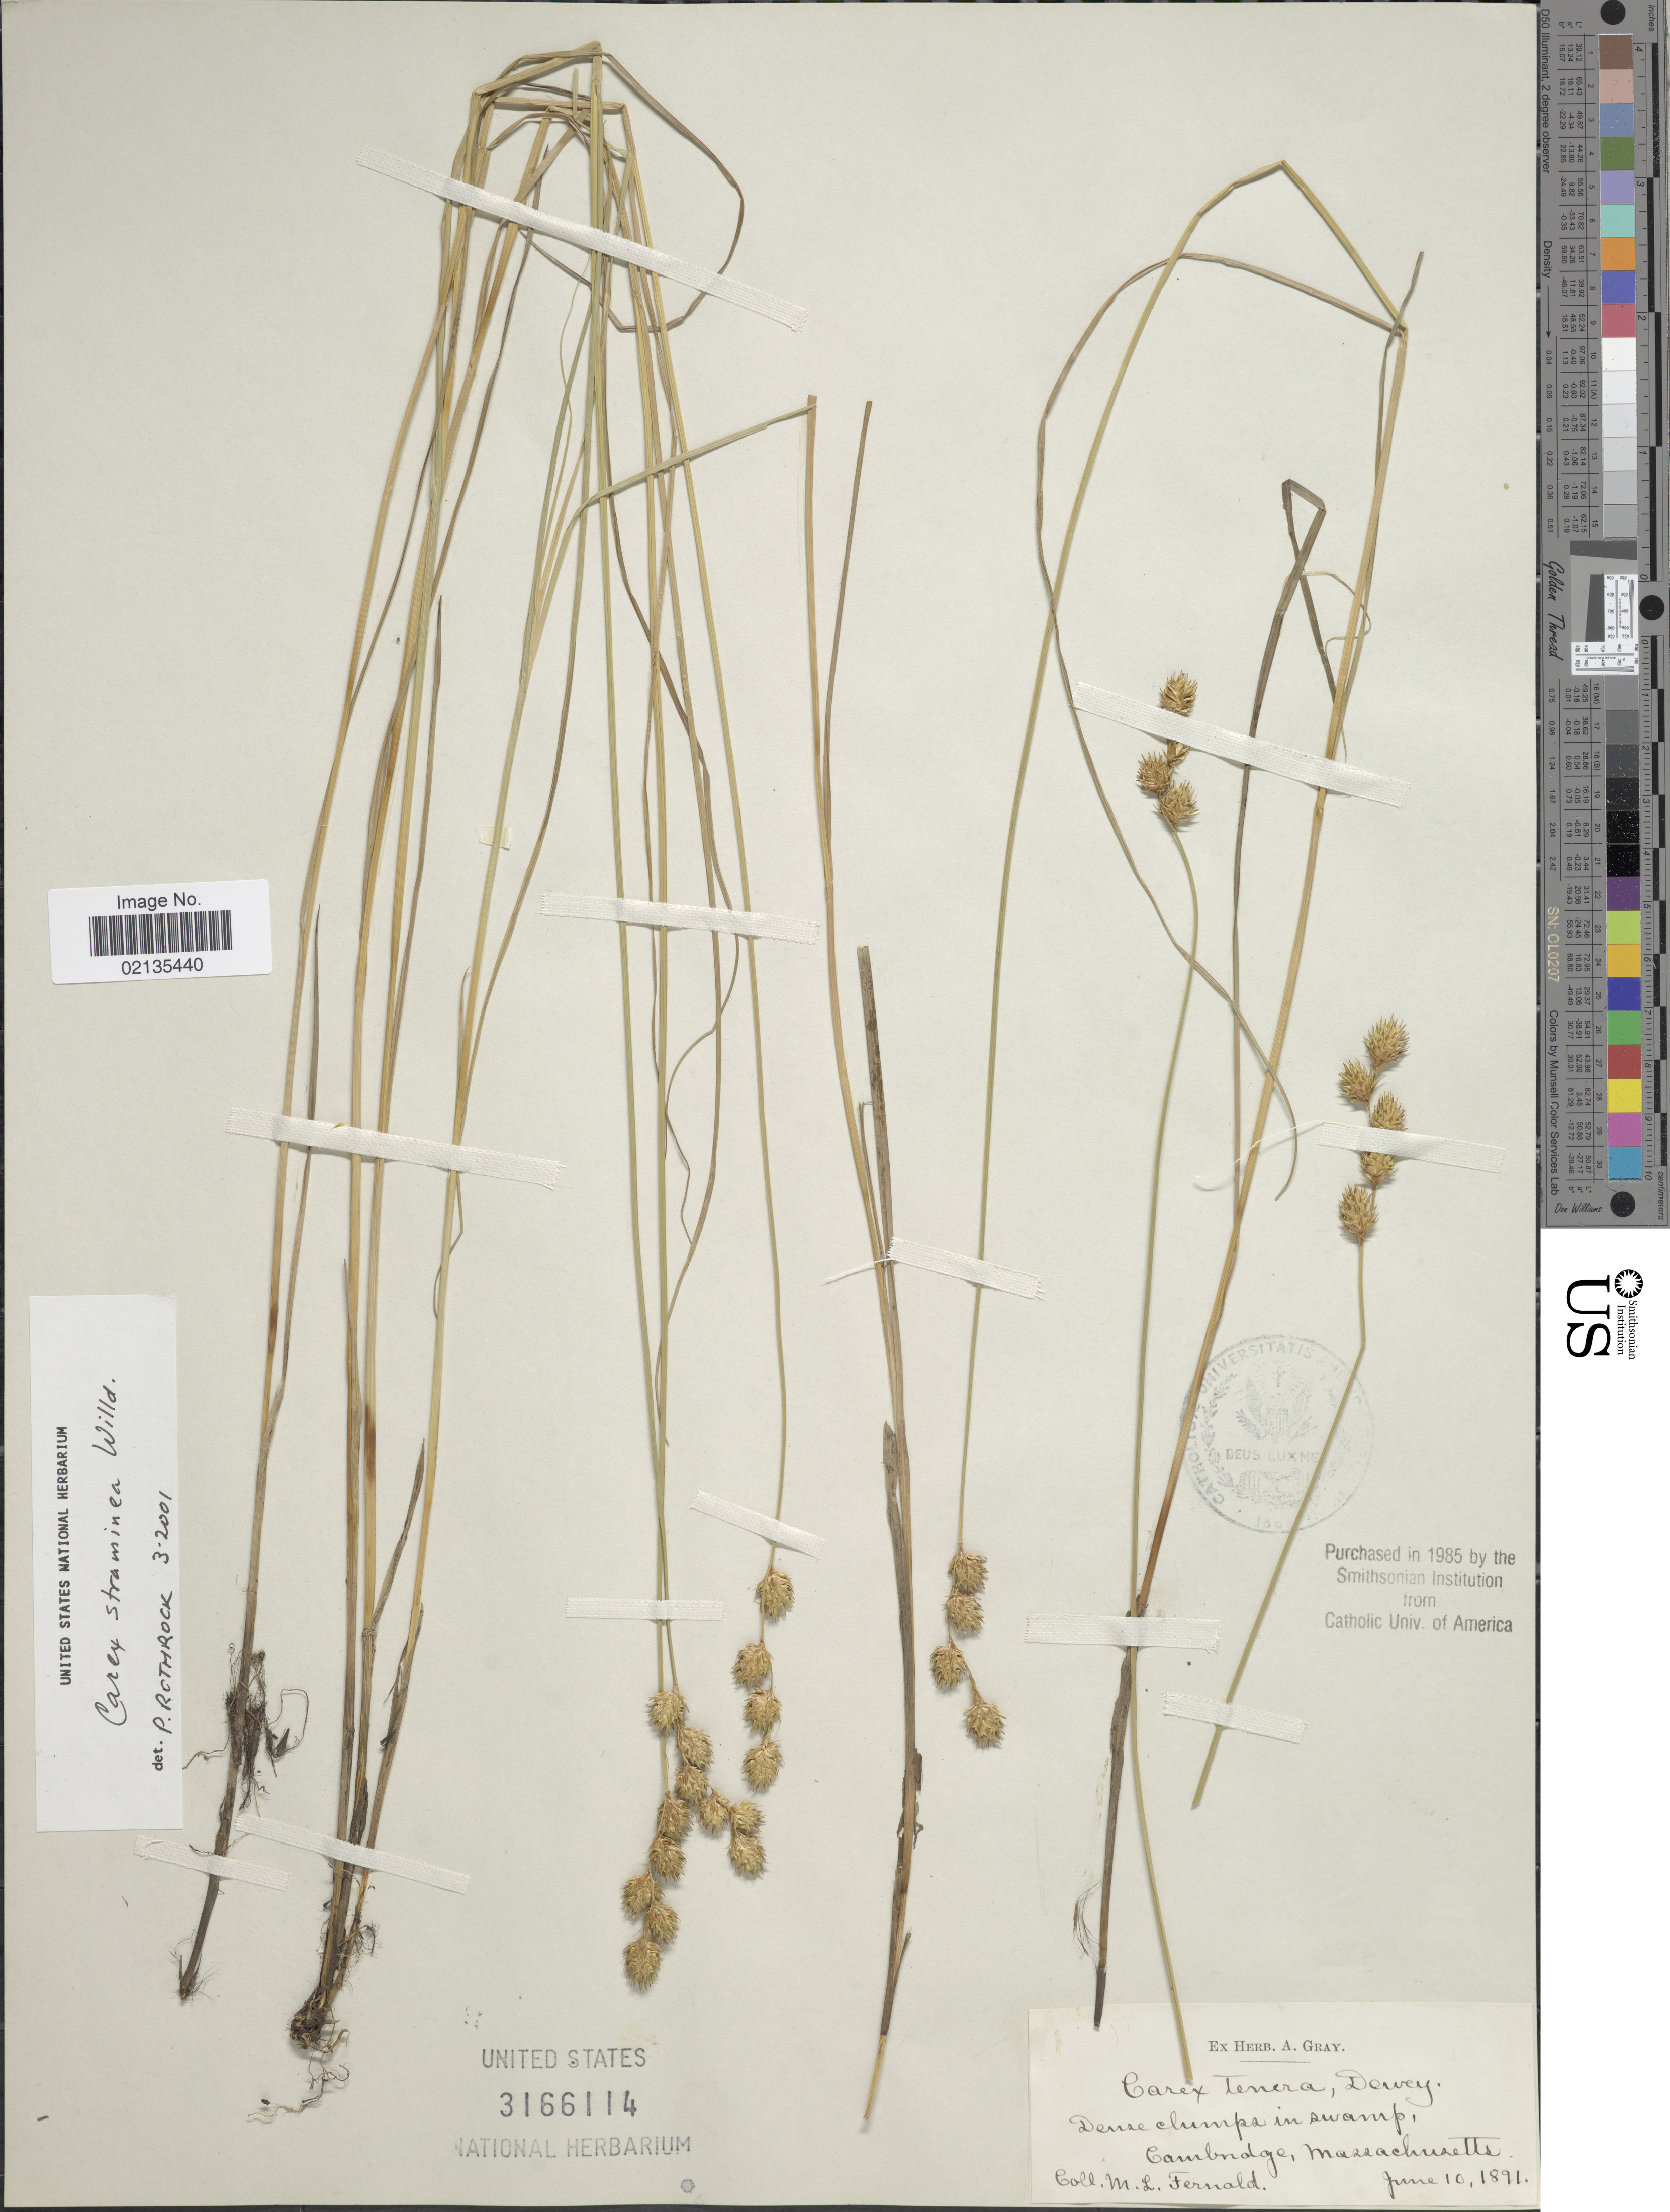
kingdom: Plantae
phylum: Tracheophyta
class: Liliopsida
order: Poales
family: Cyperaceae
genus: Carex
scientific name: Carex straminea Willd ex Schkuhr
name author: Willd. ex Schkuhr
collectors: M. L. Fernald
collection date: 1891-06-10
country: United States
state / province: Massachusetts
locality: Dense clumps in swamp, Cambridge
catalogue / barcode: US 3166114